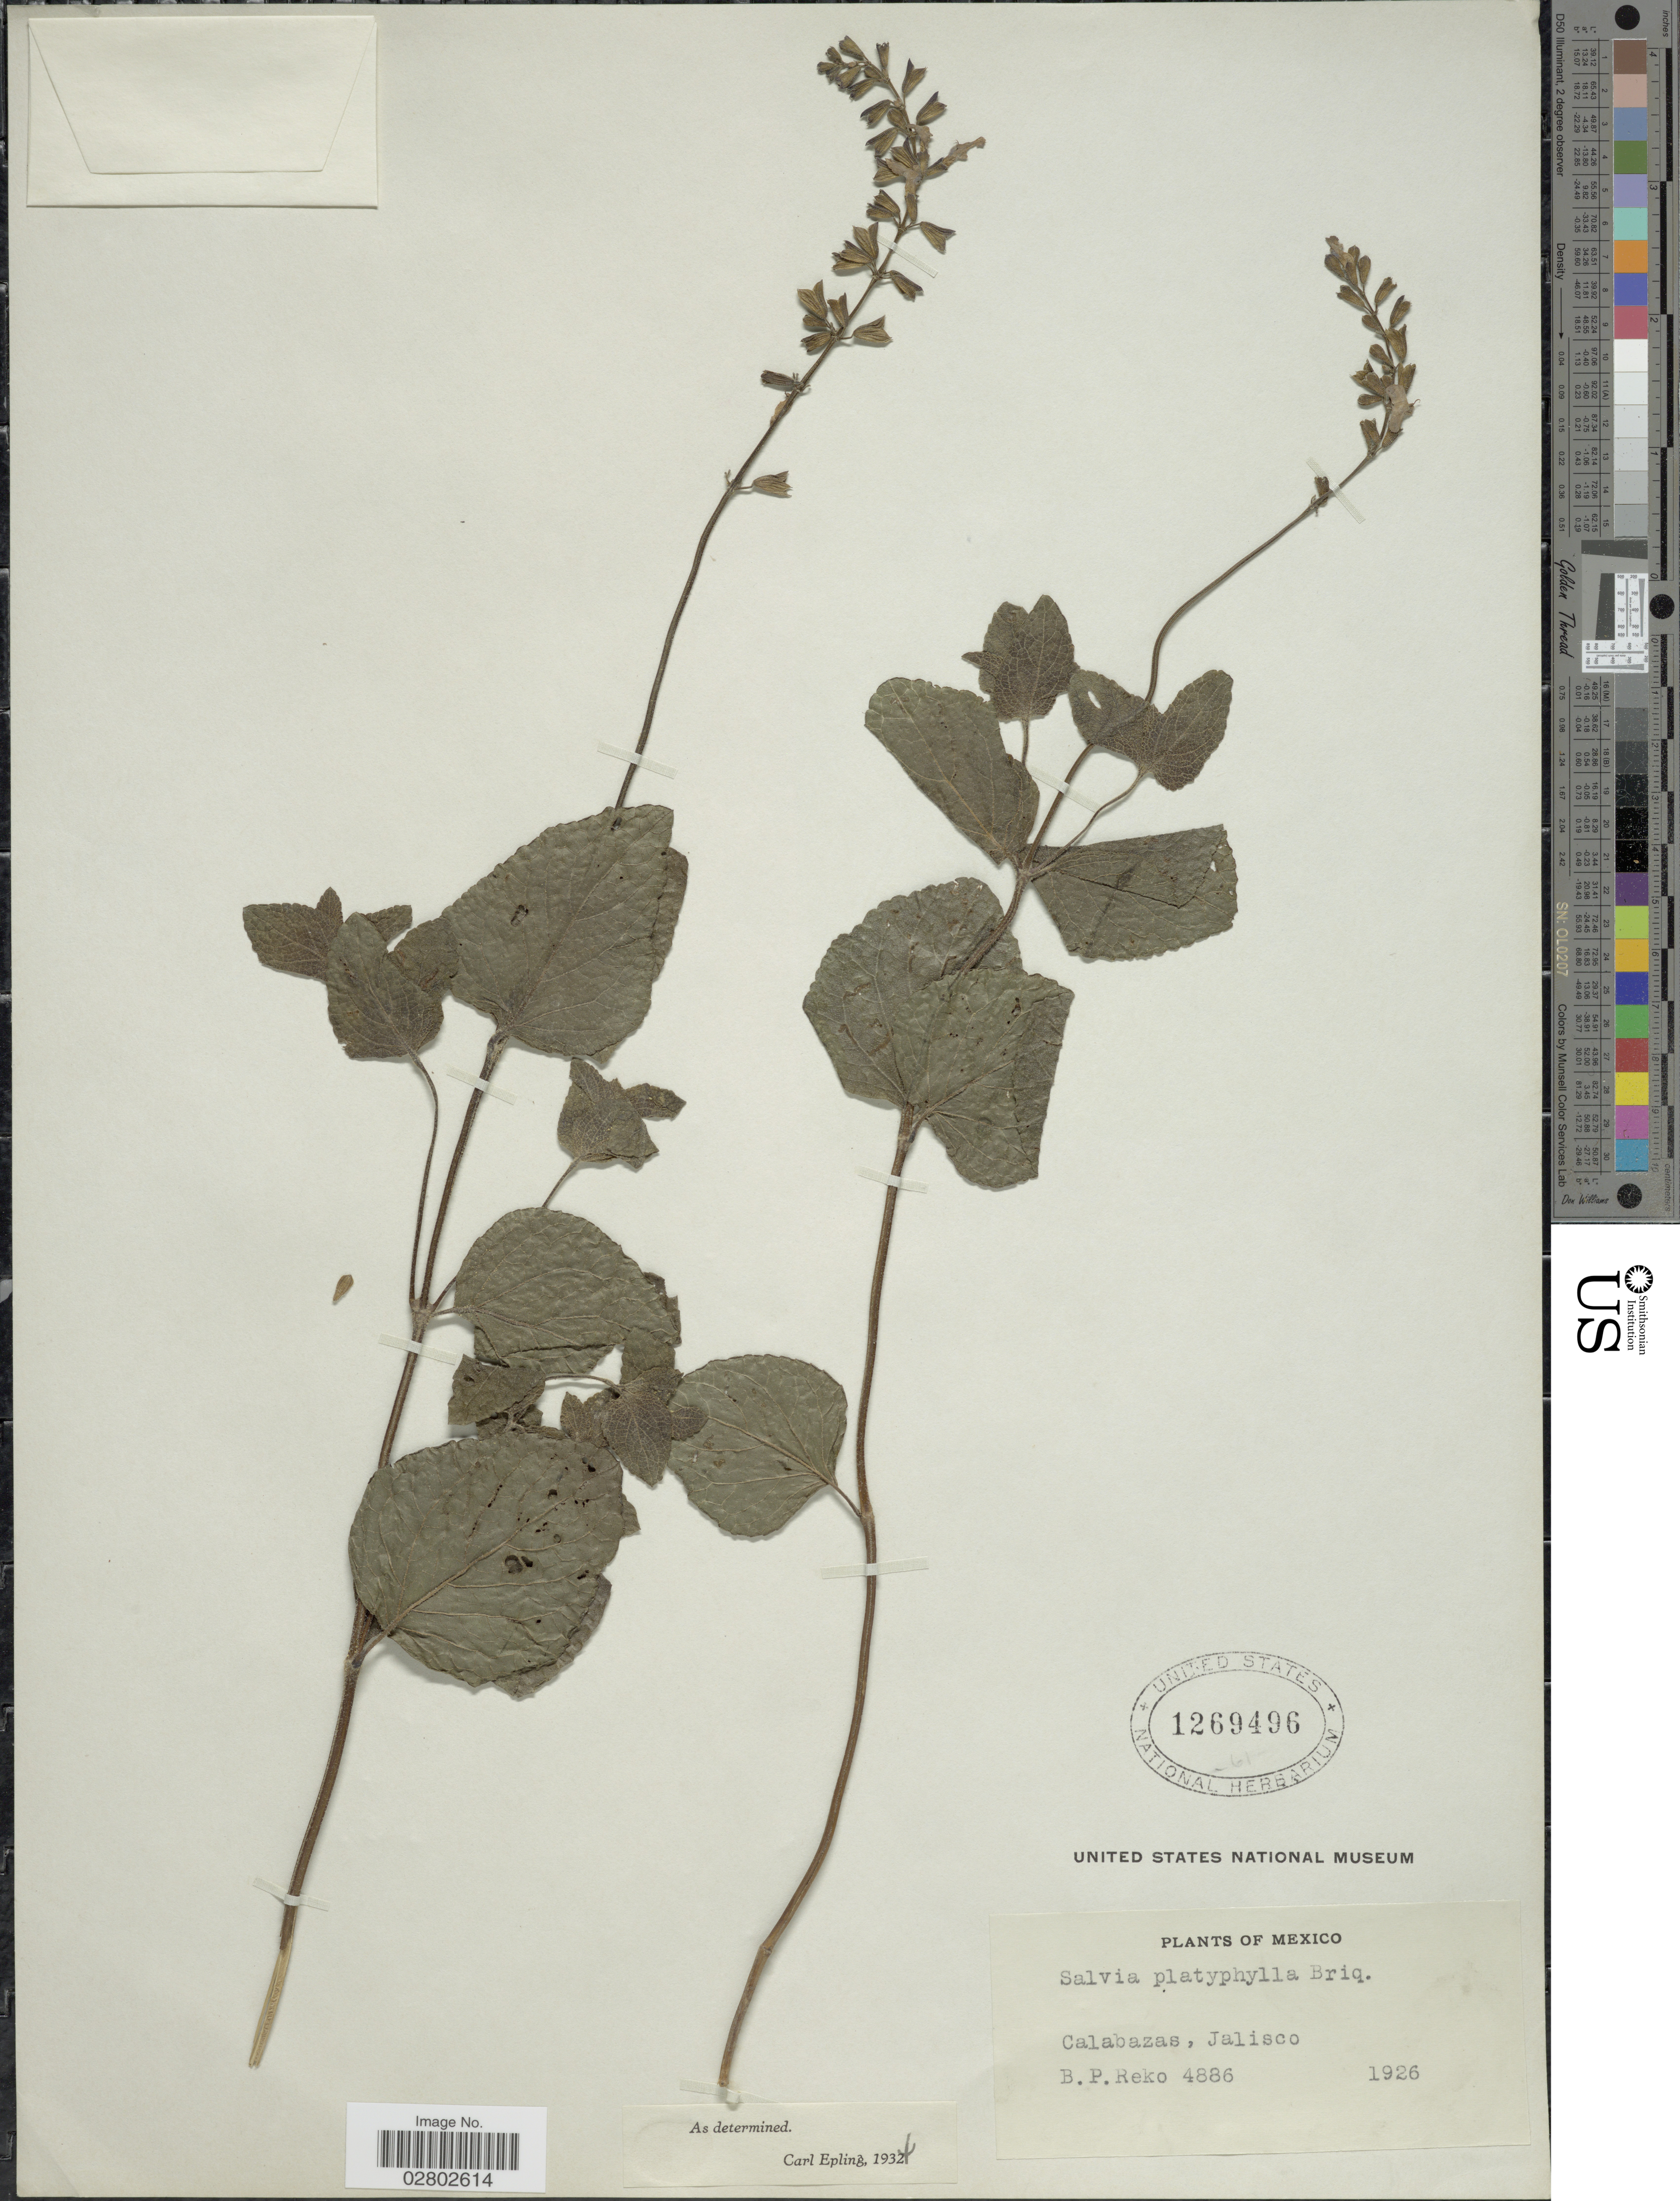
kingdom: Plantae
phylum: Tracheophyta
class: Magnoliopsida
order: Lamiales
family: Lamiaceae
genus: Salvia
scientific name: Salvia platyphylla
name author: Briq.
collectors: B. P. Reko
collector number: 4886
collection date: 1926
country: Mexico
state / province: Jalisco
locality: Calabazas.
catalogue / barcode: US 1269496